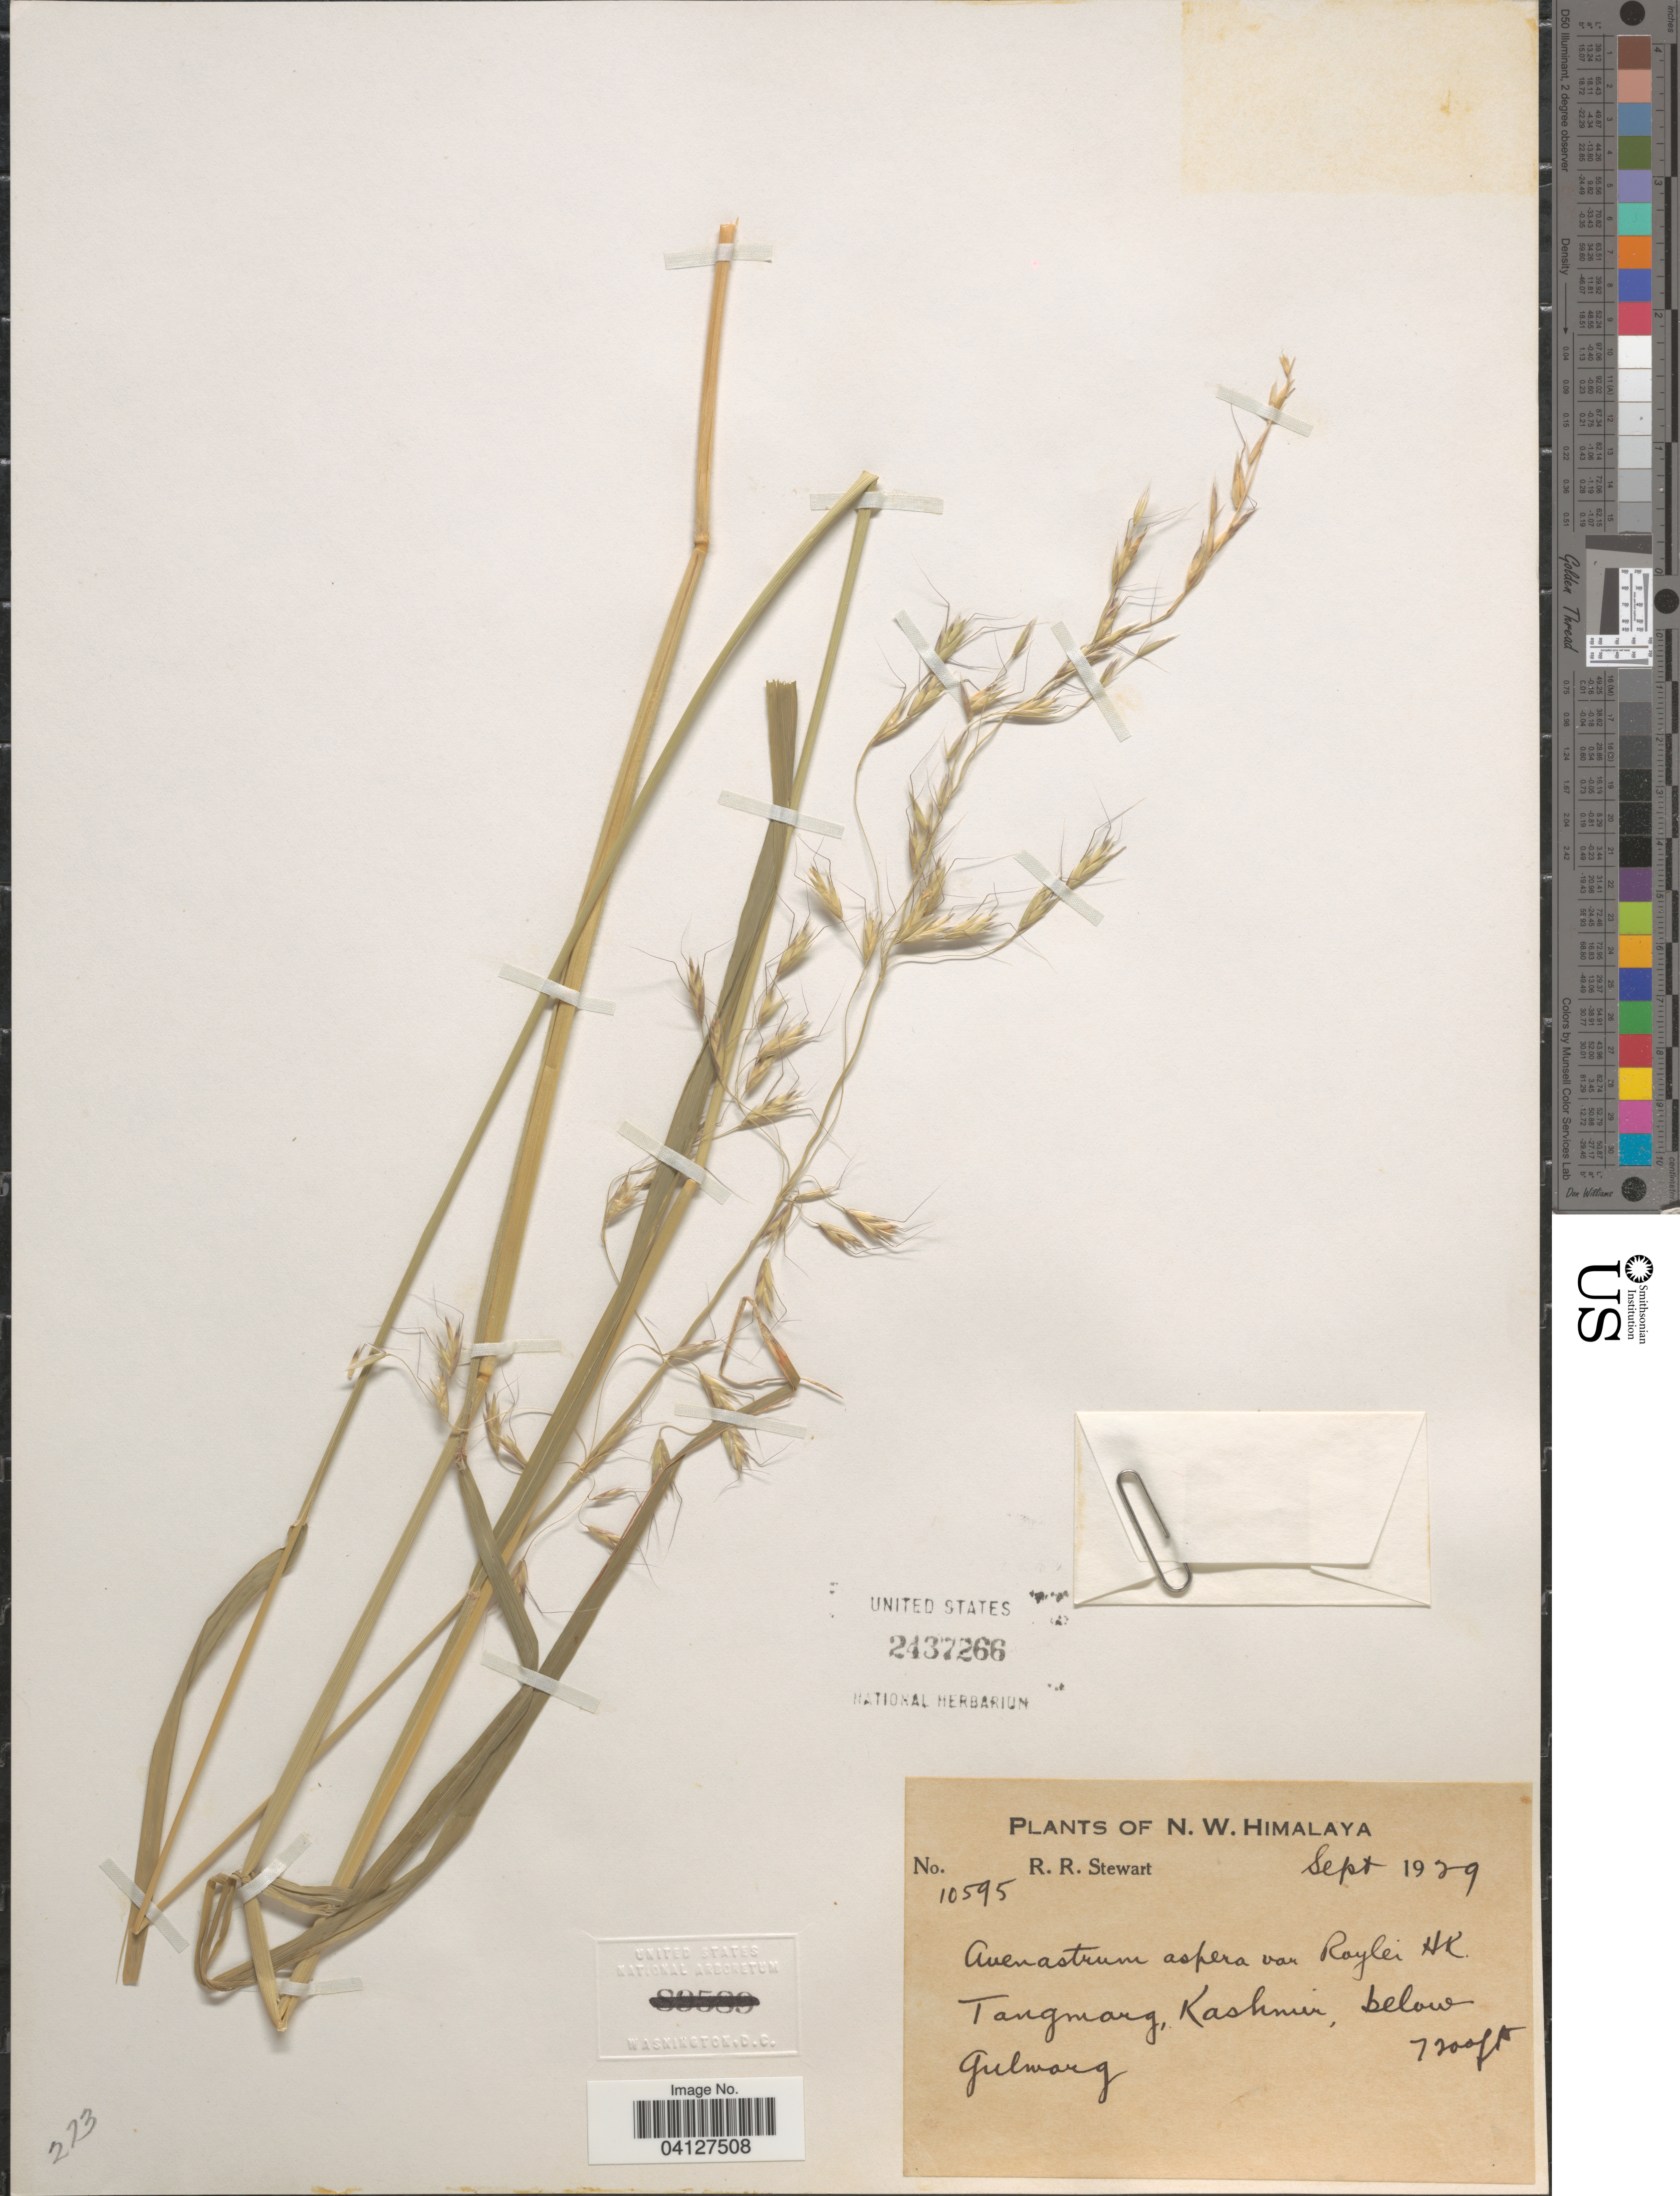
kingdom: Plantae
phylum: Tracheophyta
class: Liliopsida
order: Poales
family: Poaceae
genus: Trisetopsis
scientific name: Trisetopsis virescens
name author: (Nees) Röser & Wölk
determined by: Soreng, Robert J., Research Associate (BOT), Smithsonian Institution - National Museum of Natural History (UNITED STATES)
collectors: R. Stewart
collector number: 10595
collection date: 1929-09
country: India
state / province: Jammu and Kashmir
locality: N. W. Himalaya. Tangmarg, Kashmir, below Gulwarg.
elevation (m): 2195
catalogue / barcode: US 2437266